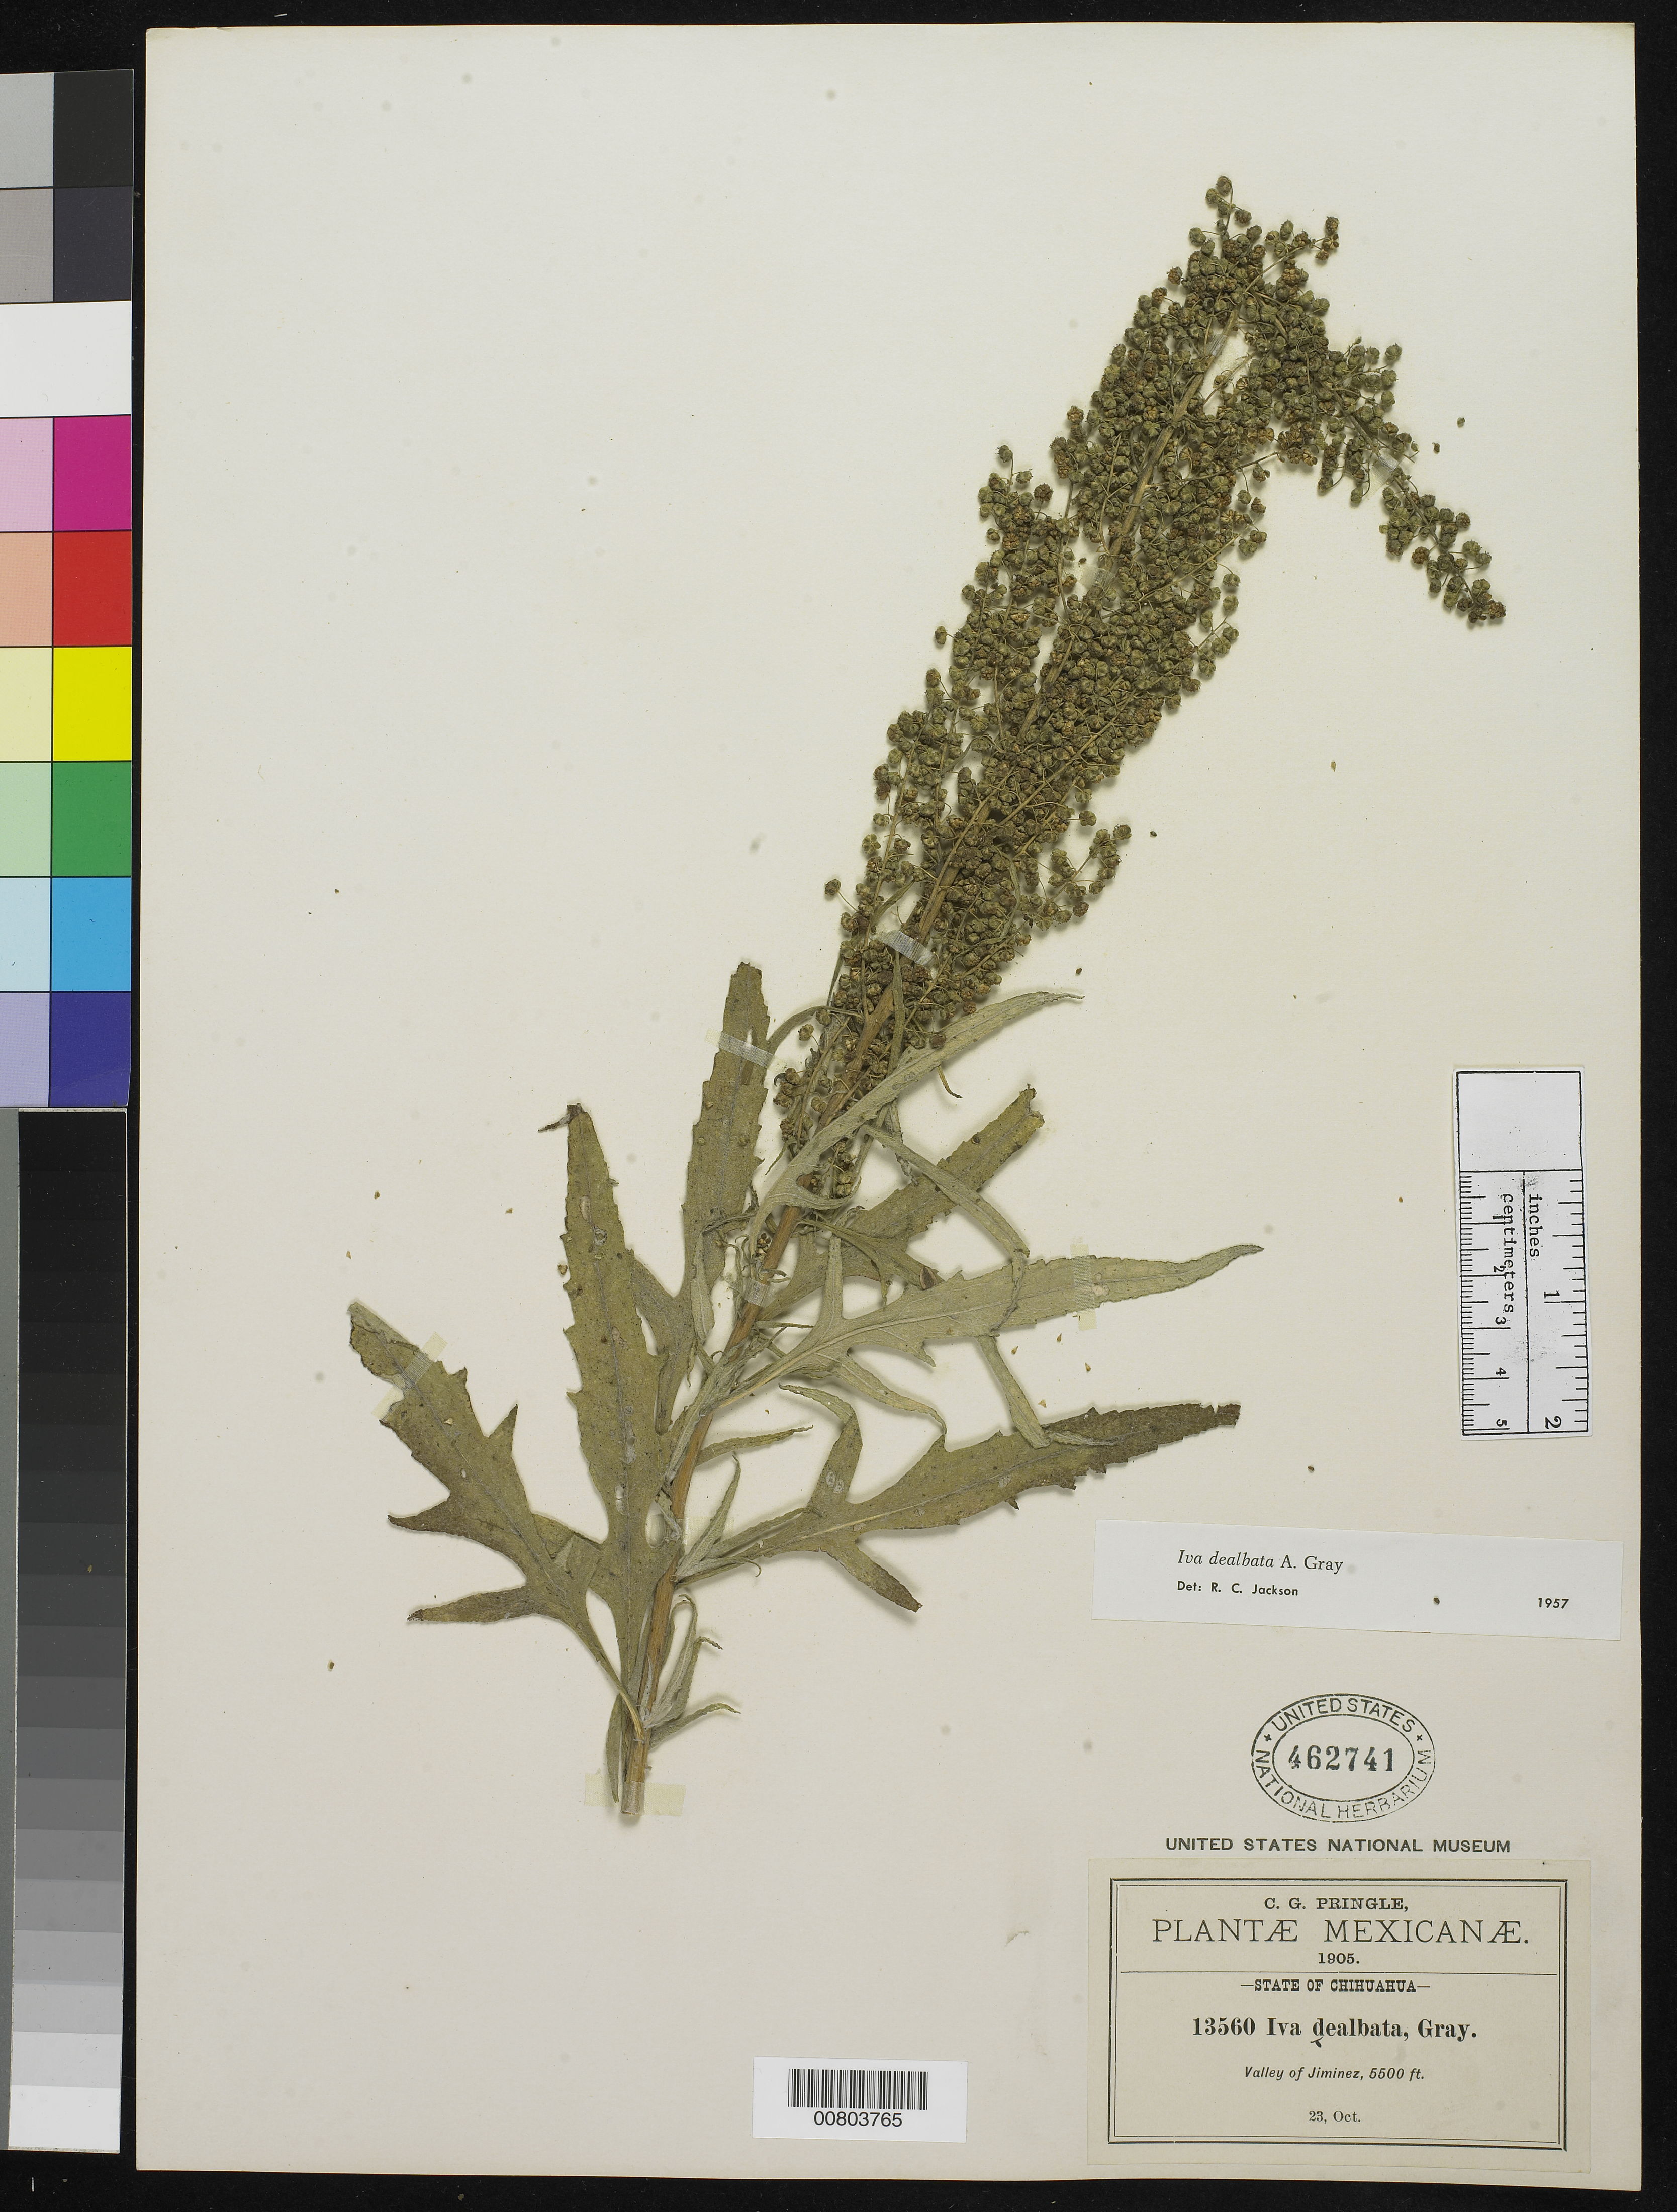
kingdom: Plantae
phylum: Tracheophyta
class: Magnoliopsida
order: Asterales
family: Asteraceae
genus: Iva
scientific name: Iva dealbata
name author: A. Gray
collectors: C. G. Pringle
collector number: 13560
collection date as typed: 23 Oct 1905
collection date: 1905-10-23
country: Mexico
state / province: Chihuahua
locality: Valley of Jimenez, Chihuahua.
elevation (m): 1676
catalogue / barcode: US 462741